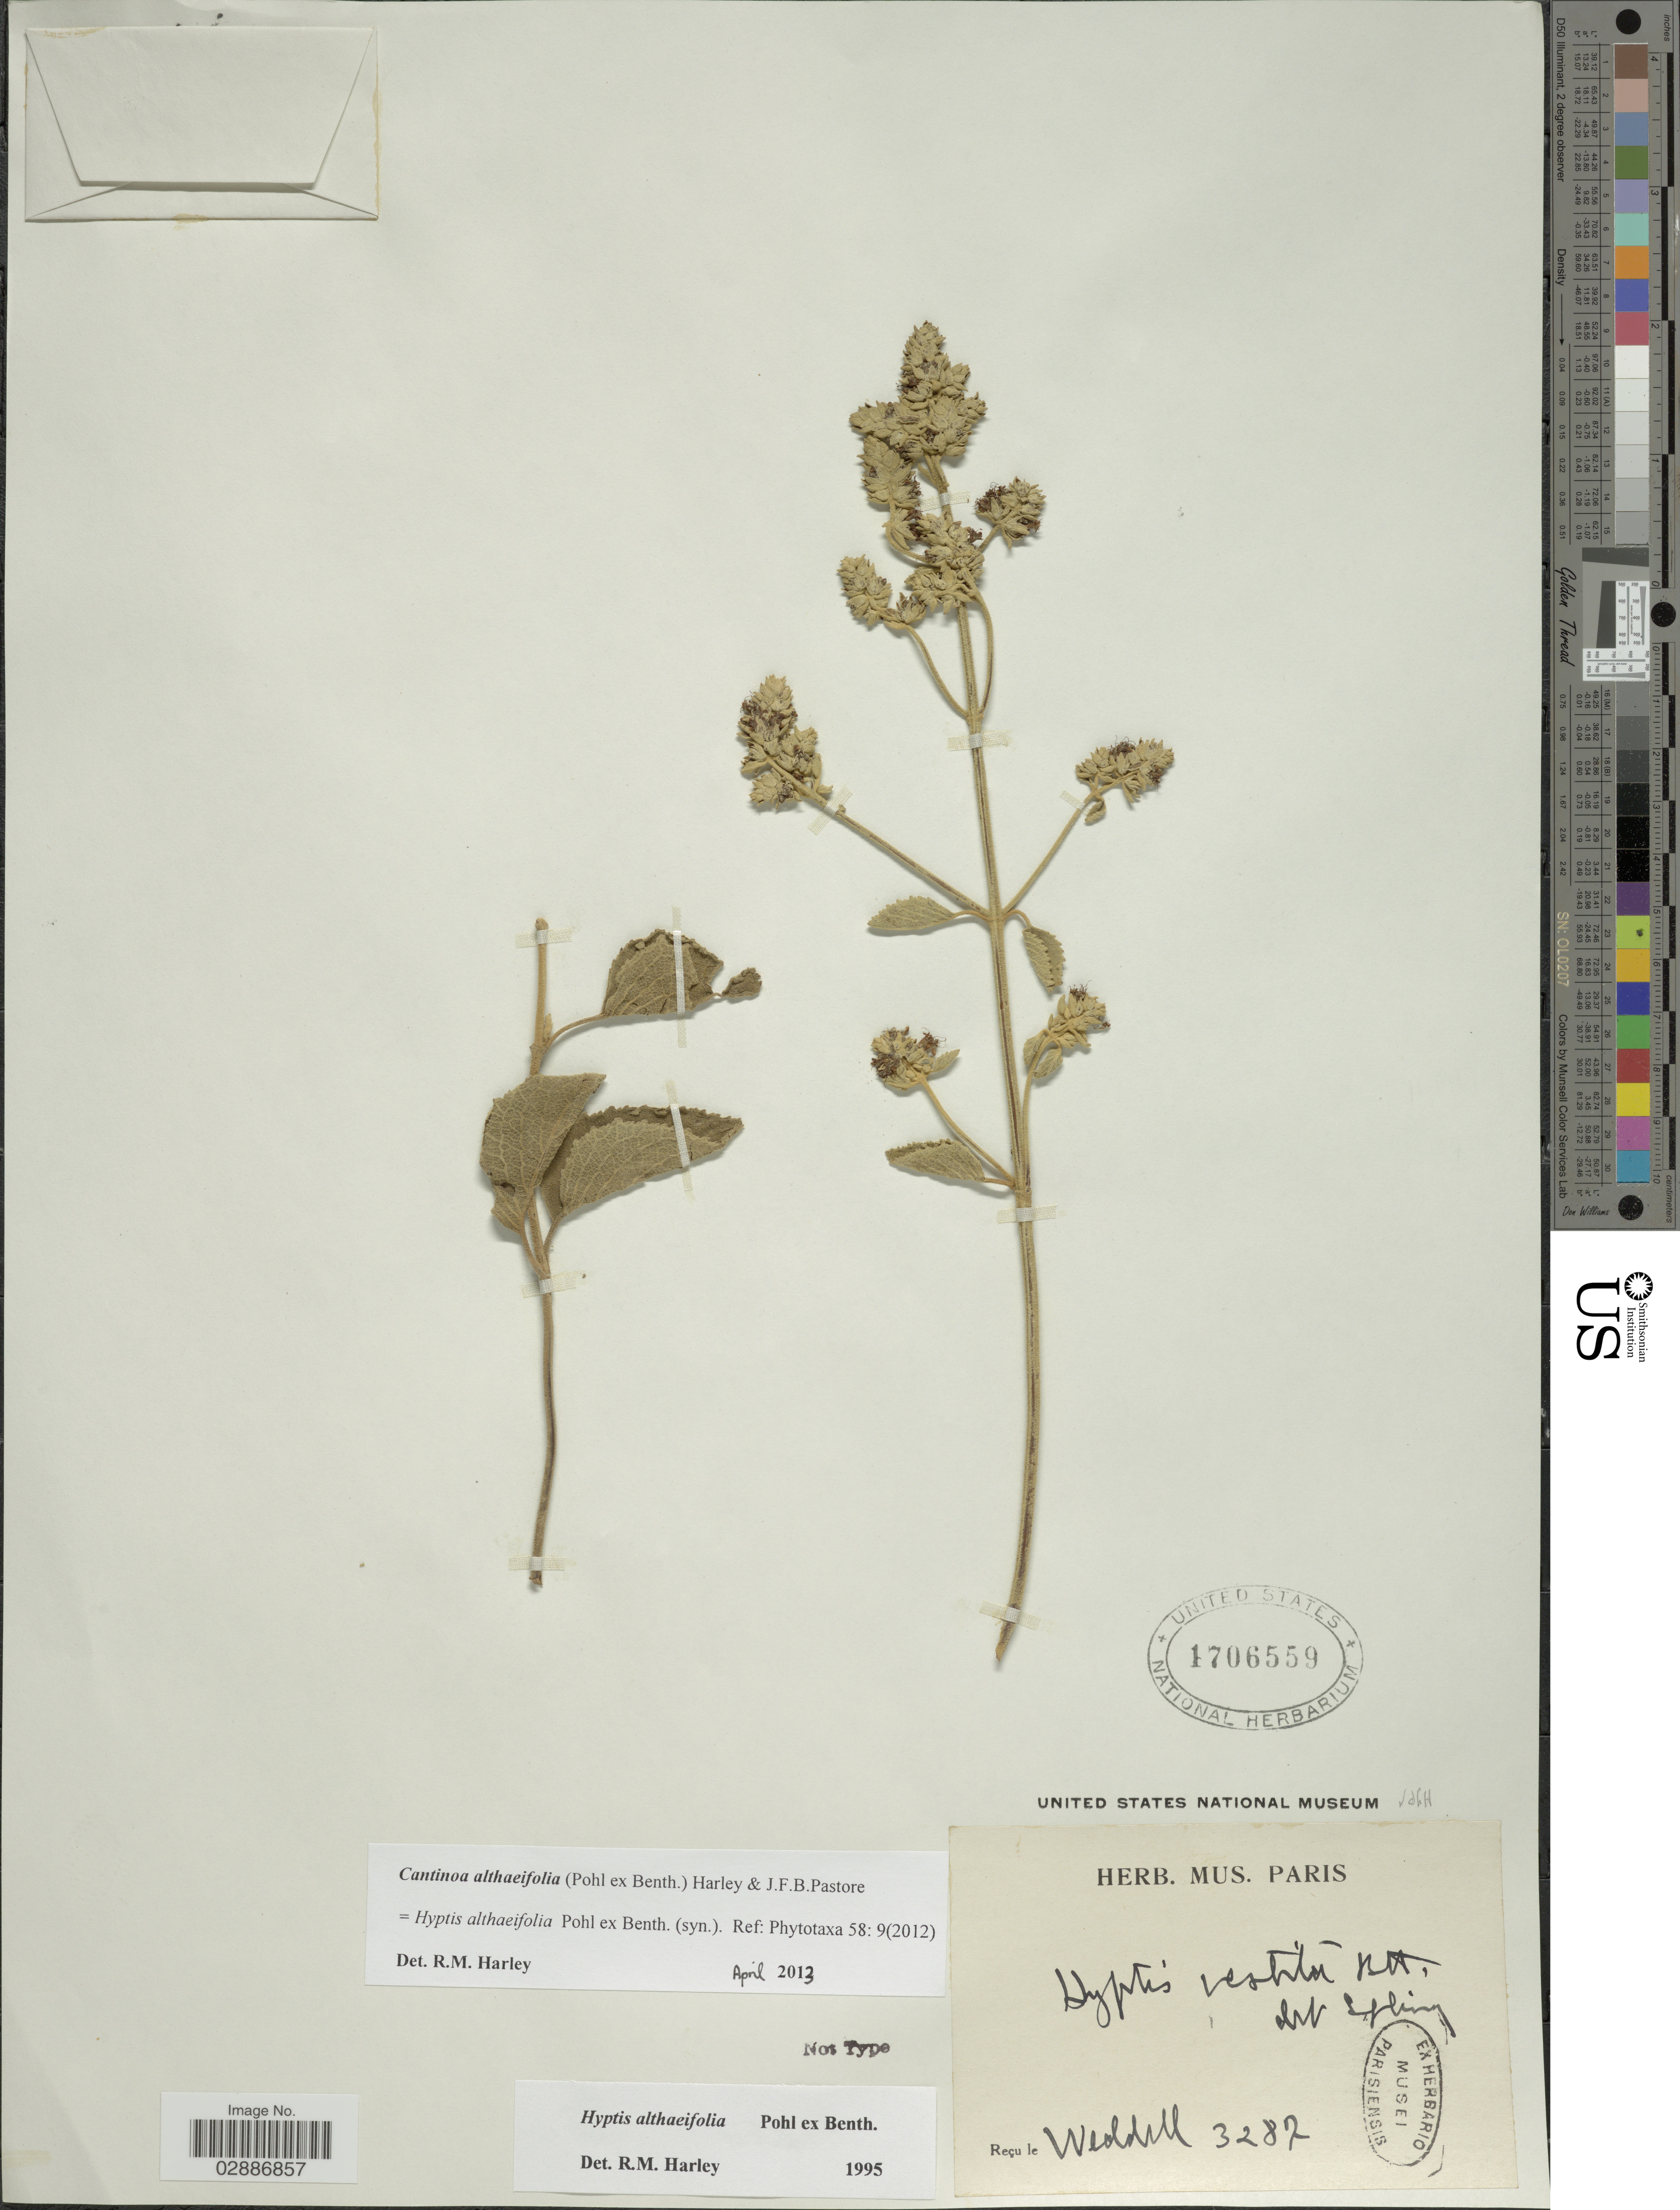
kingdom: Plantae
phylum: Tracheophyta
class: Magnoliopsida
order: Lamiales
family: Lamiaceae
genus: Cantinoa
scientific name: Cantinoa althaeifolia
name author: (Pohl ex Benth.) Harley & J.F.B. Pastore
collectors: ex herb. Mus. Paris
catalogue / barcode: US 1706559